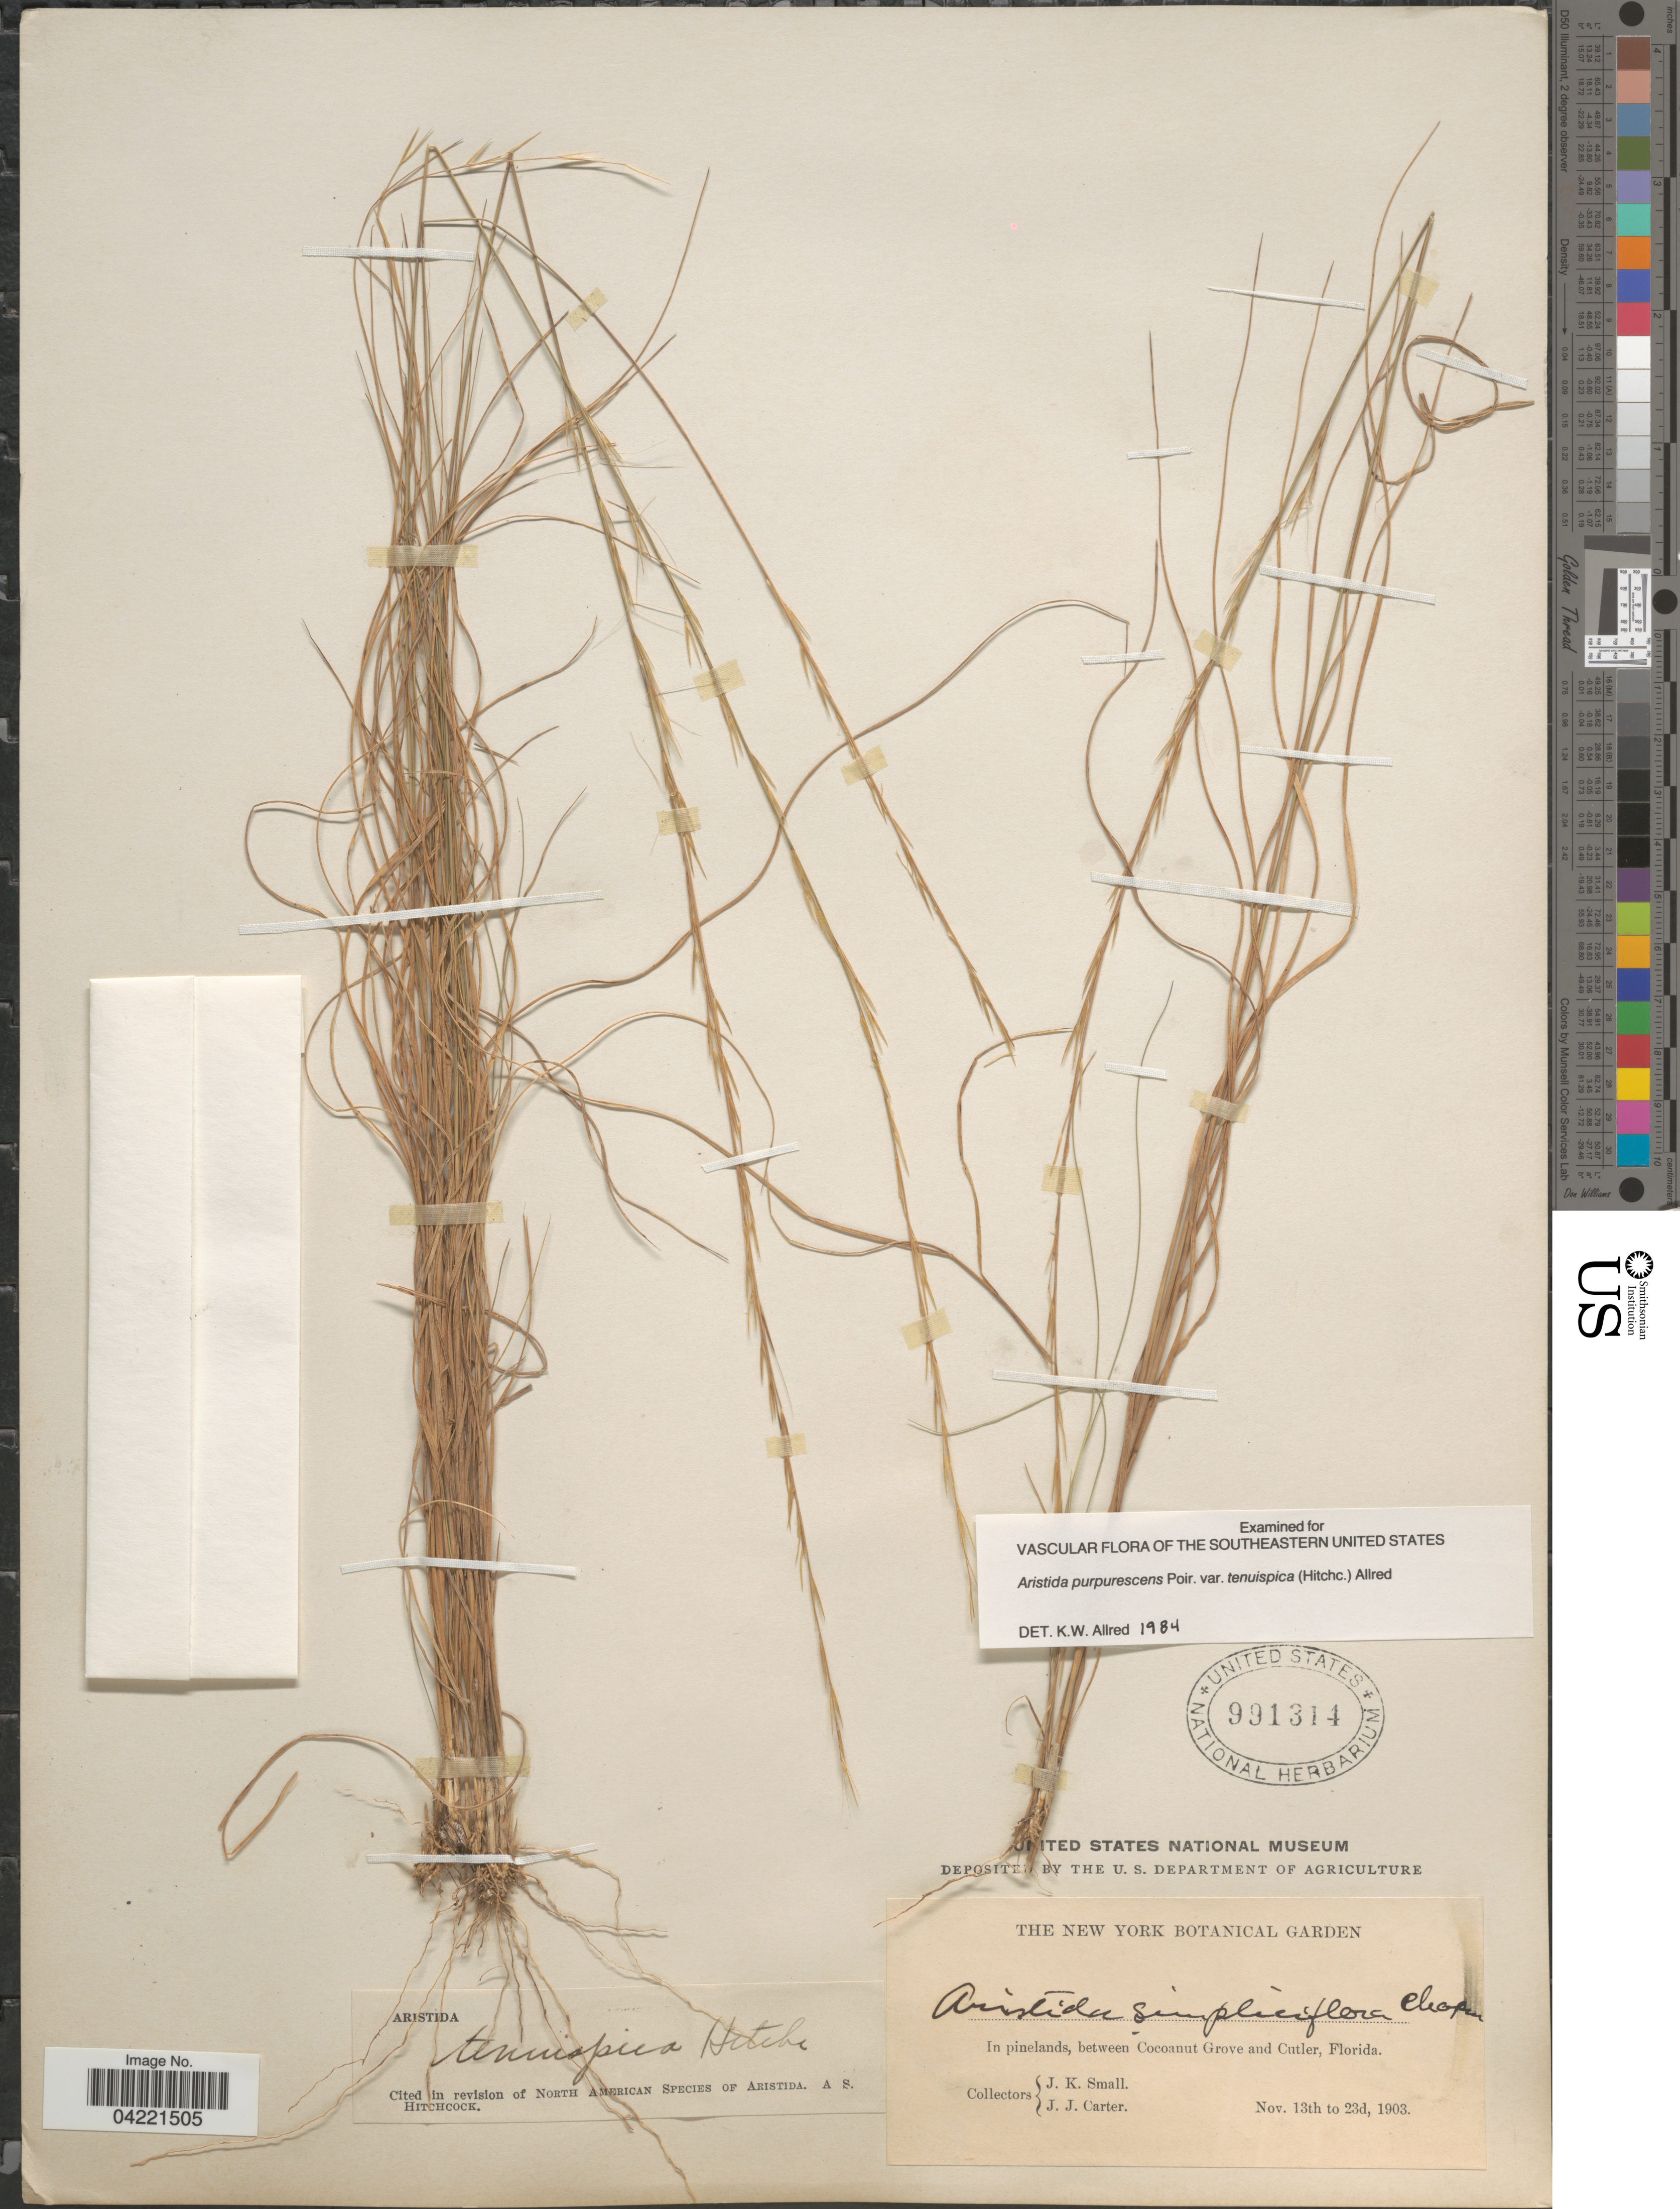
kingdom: Plantae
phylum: Tracheophyta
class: Liliopsida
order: Poales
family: Poaceae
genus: Aristida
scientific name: Aristida purpurascens var. tenuispica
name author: (Hitchc.) Allred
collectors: J. K. Small & J. Carter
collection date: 1903-11-13/1903-11-23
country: United States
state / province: Florida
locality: In pinelands, between Cocoanut Grove and Cutler.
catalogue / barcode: US 991314